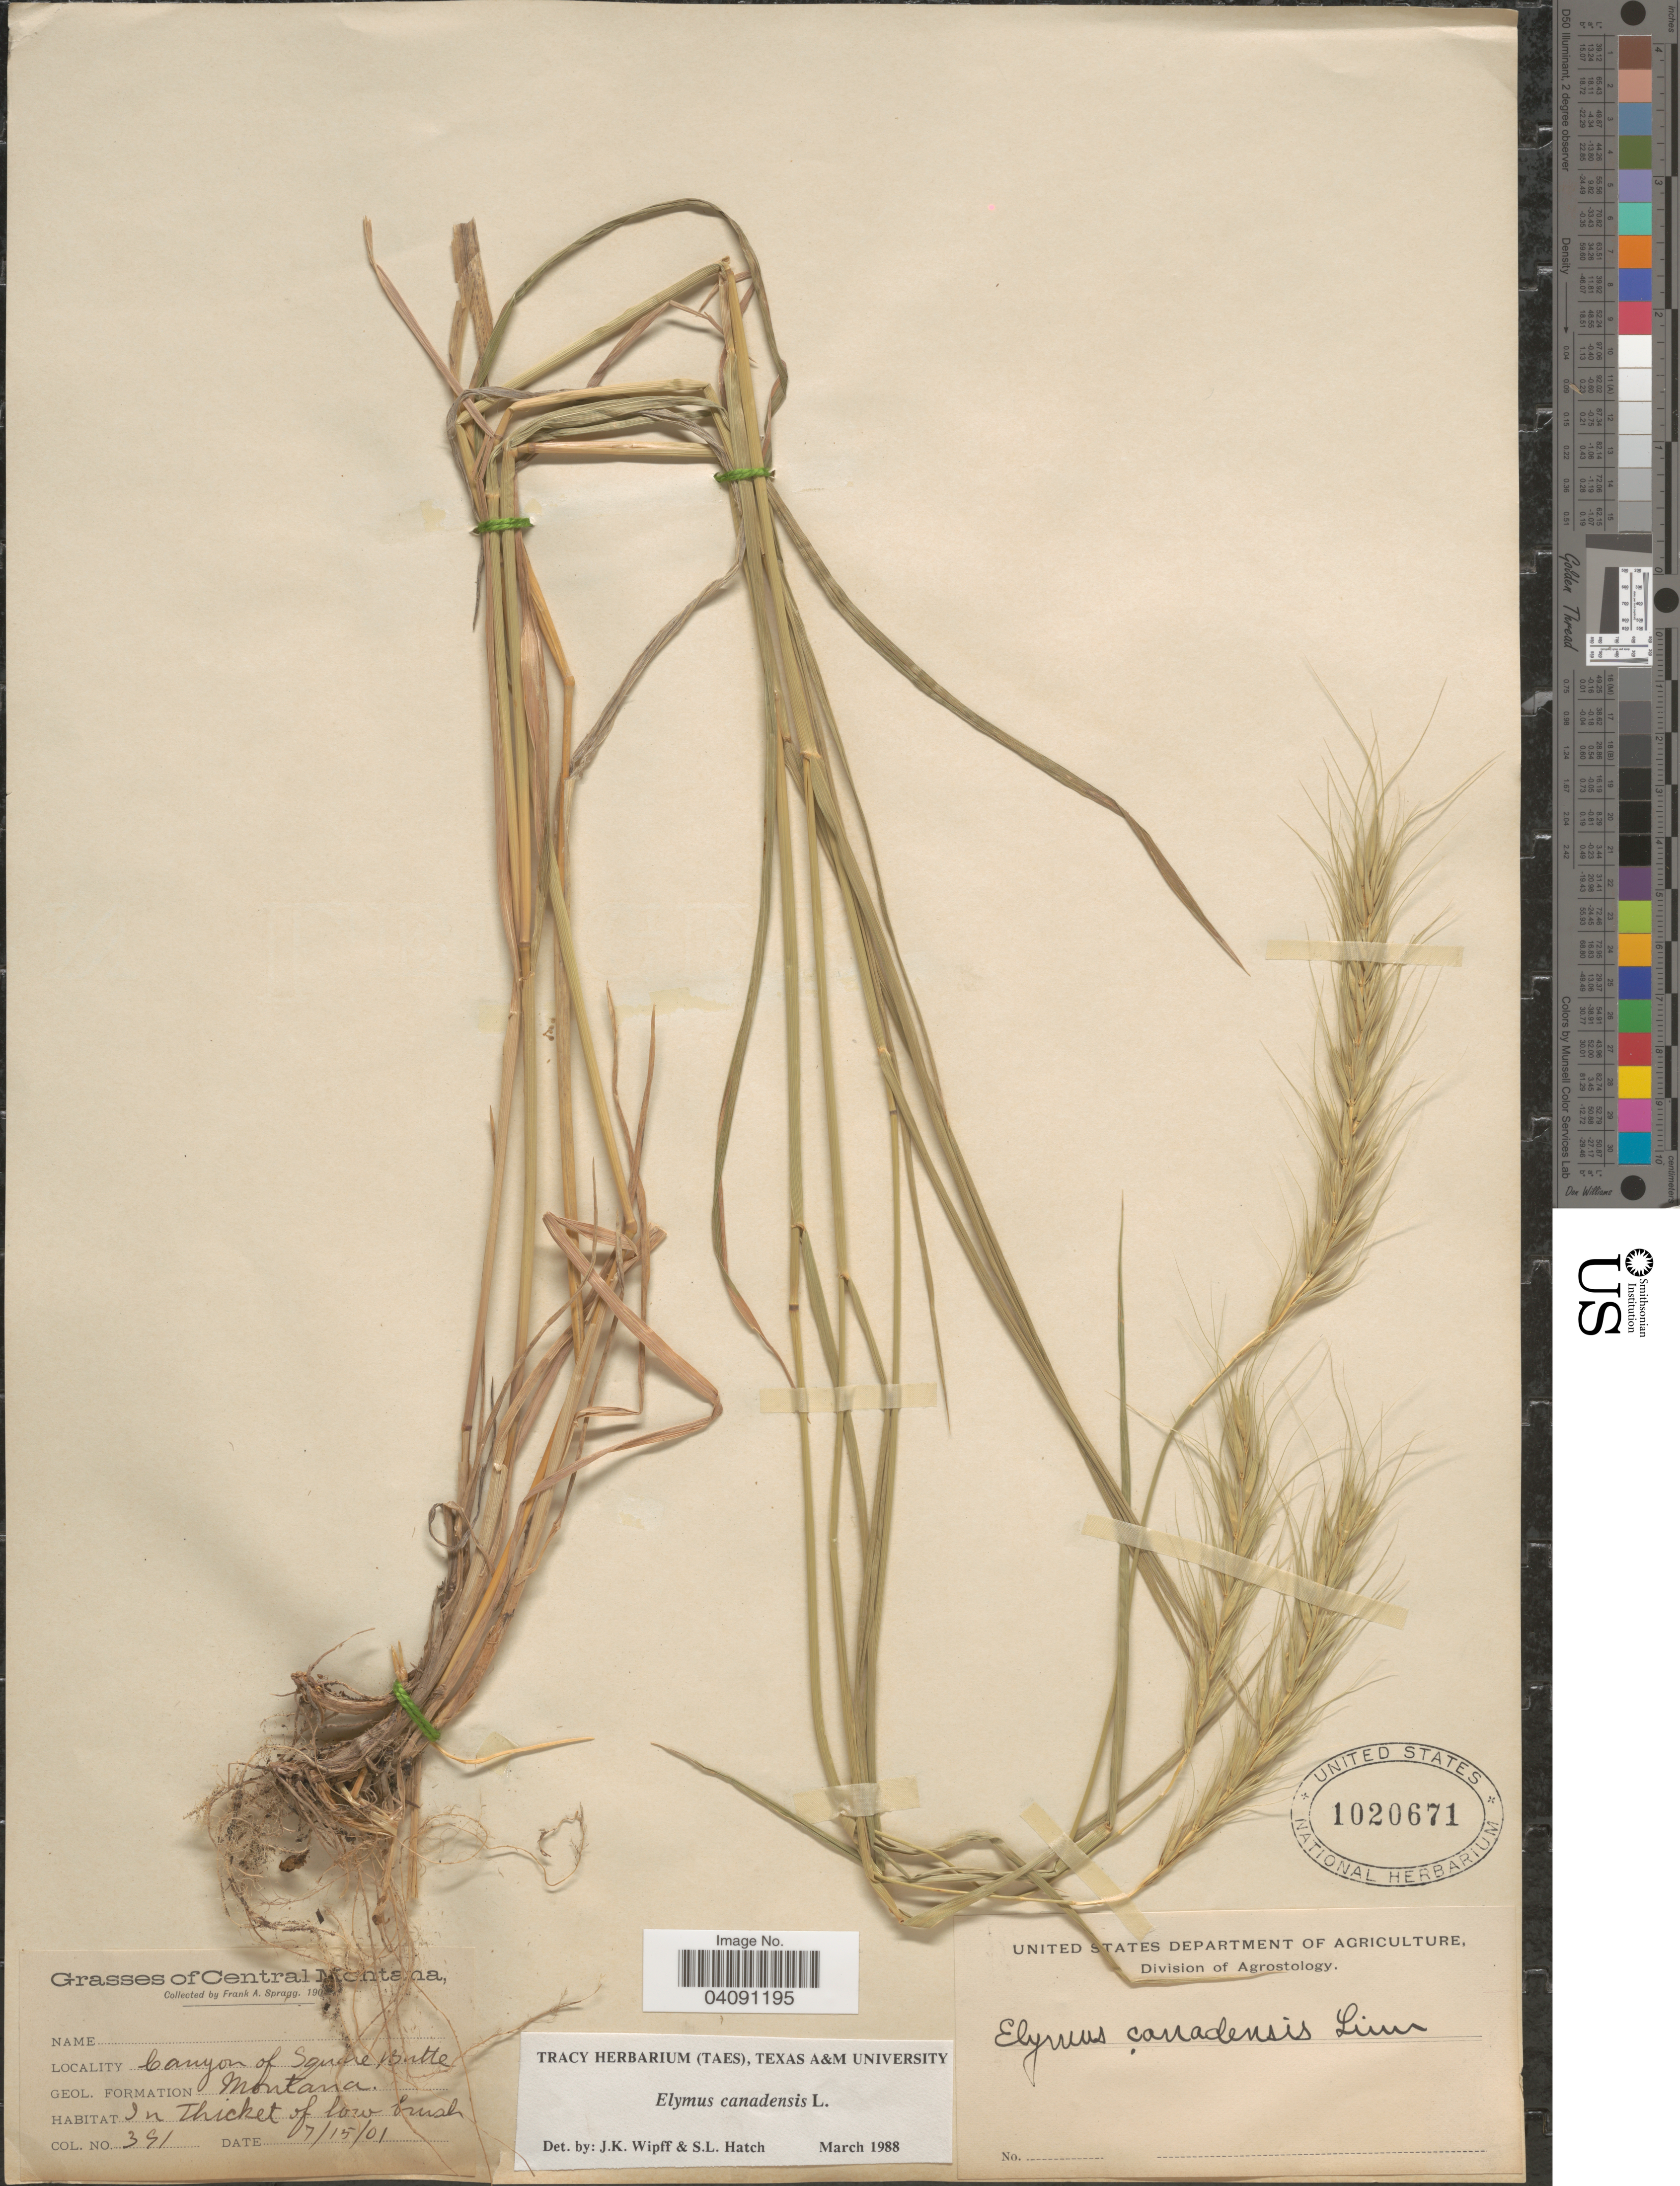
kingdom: Plantae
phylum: Tracheophyta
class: Liliopsida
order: Poales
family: Poaceae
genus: Elymus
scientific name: Elymus canadensis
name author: L.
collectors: F. Spragg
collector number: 391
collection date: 1901-07-15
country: United States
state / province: Montana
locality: Central Montana. Canyon of Sonne Butte.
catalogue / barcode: US 1020671